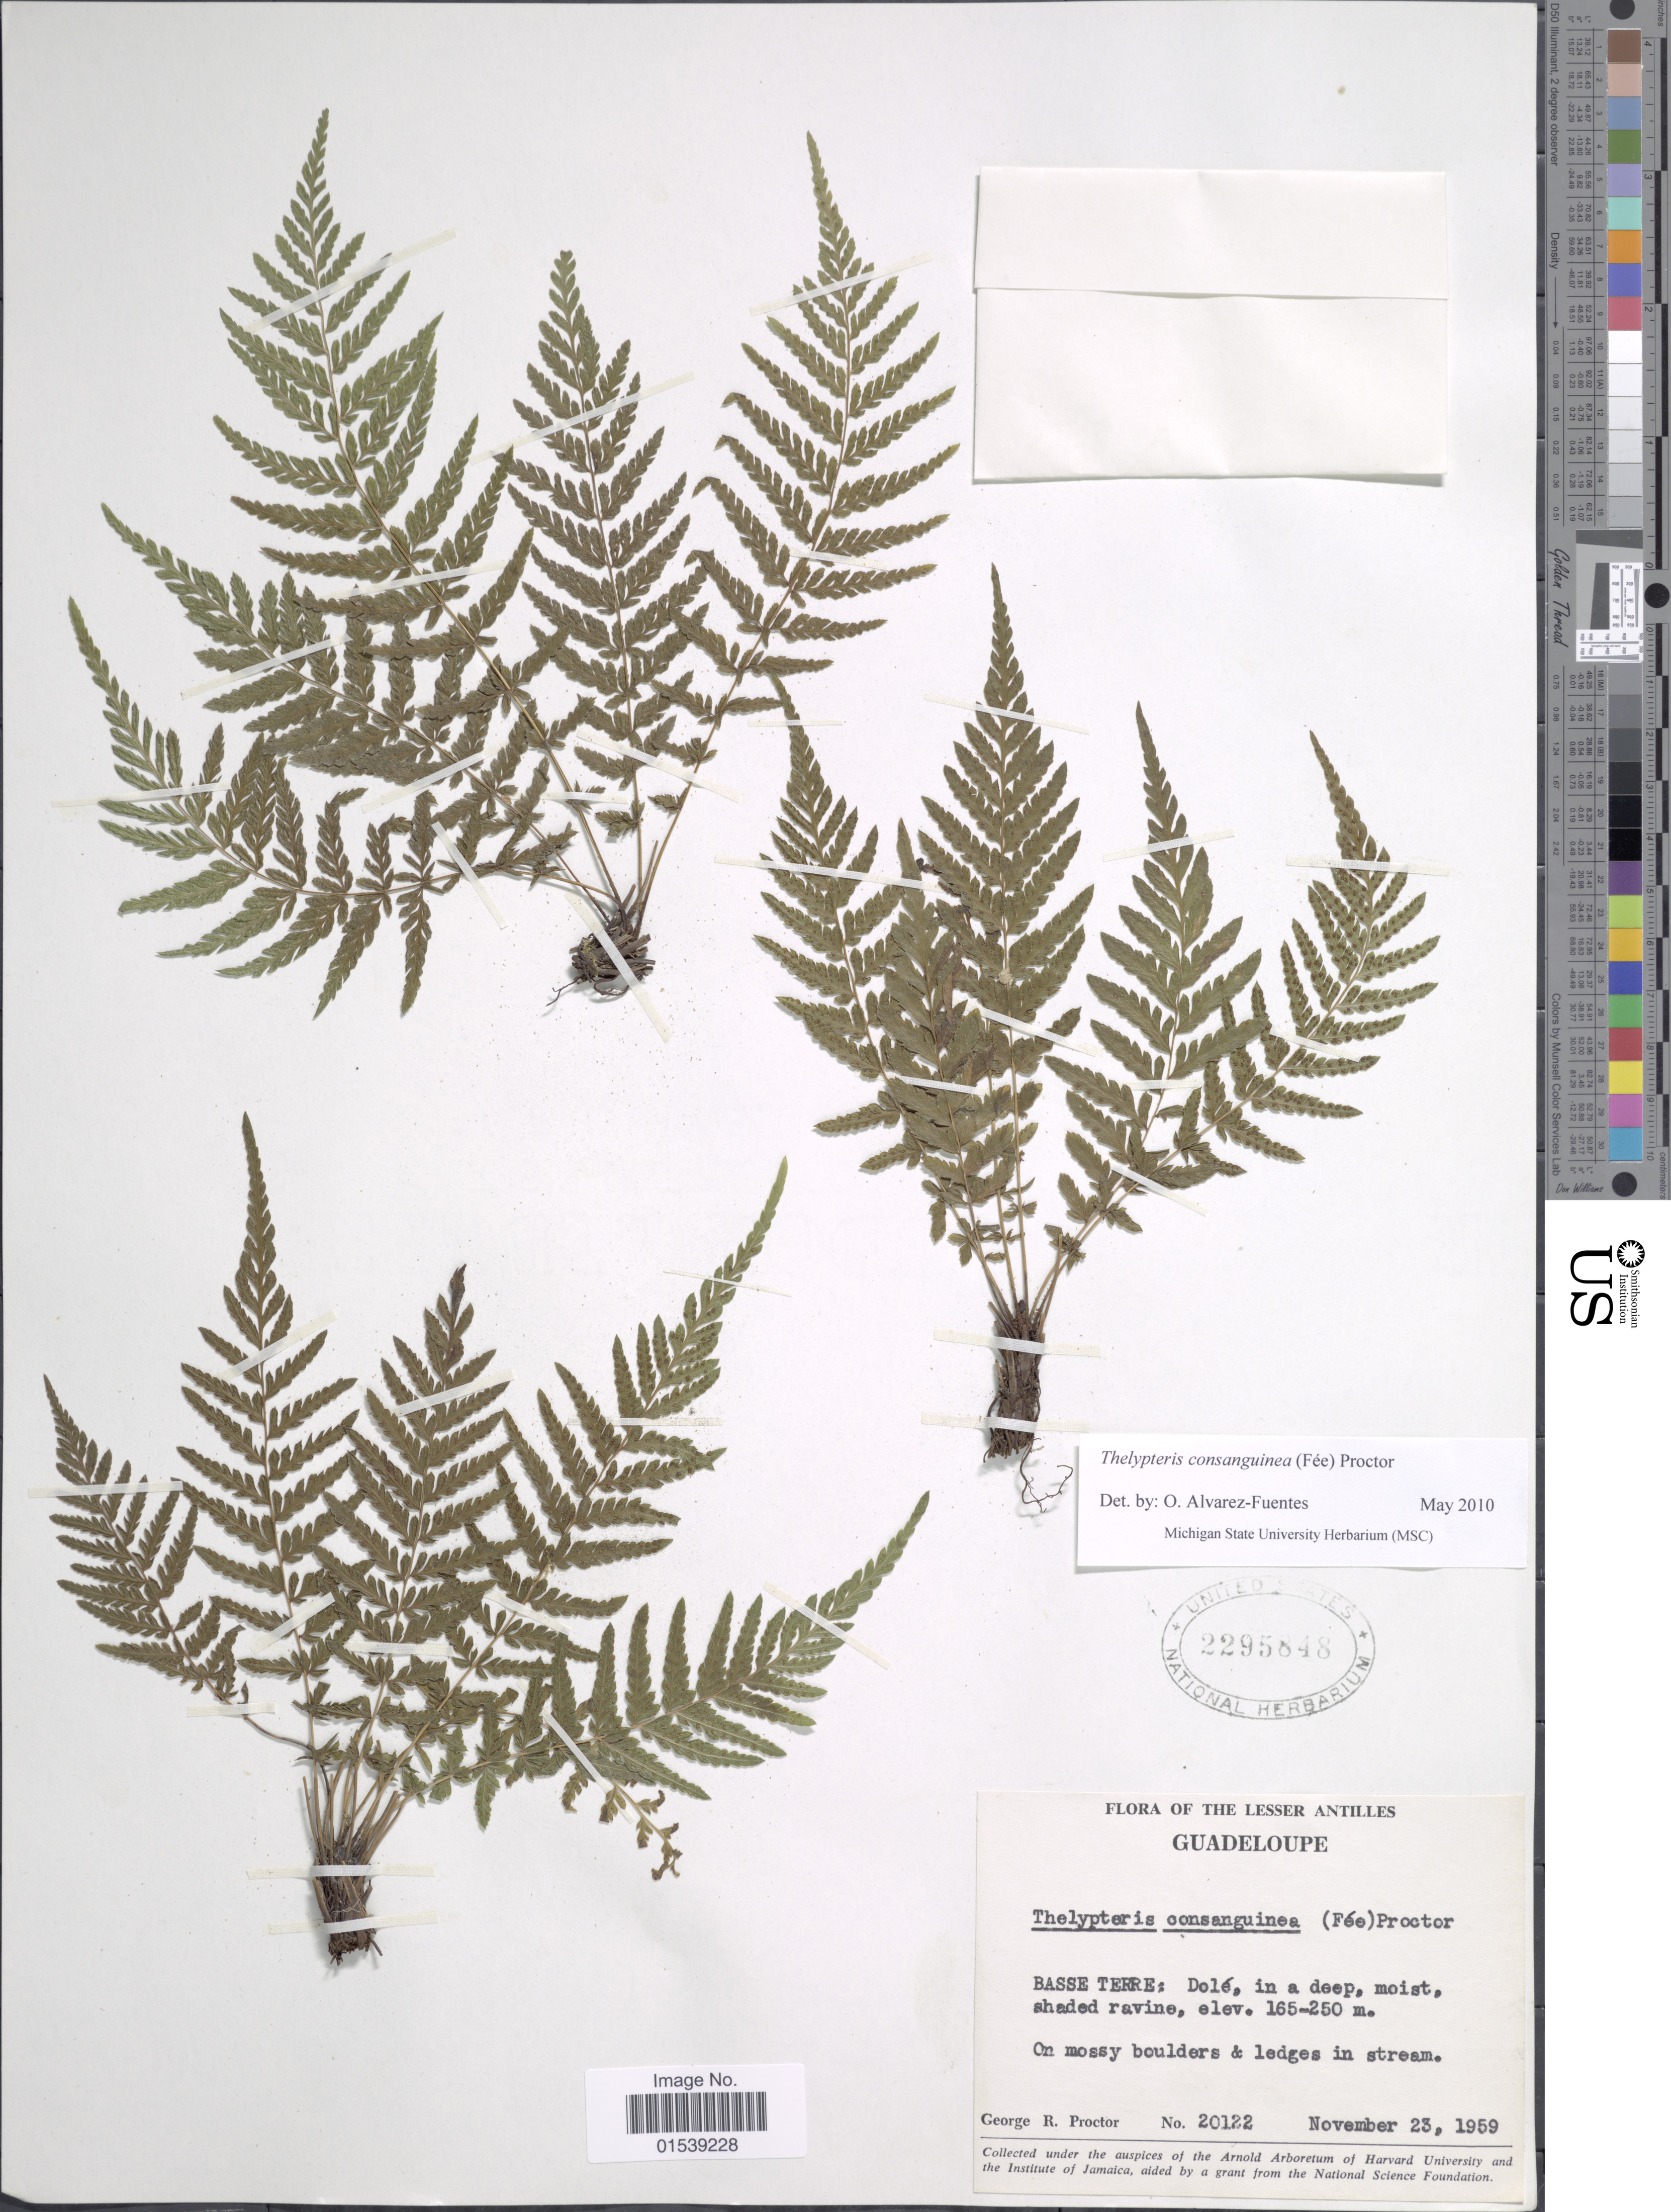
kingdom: Plantae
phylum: Tracheophyta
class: Polypodiopsida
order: Polypodiales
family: Thelypteridaceae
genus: Amauropelta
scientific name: Amauropelta consanguinea (Fée) comb. nov., ined. 2015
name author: (Fée)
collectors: G. R. Proctor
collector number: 20122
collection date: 1959-11-23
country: Guadeloupe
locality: Basse Terre: Dole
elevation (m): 165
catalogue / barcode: US 2295848